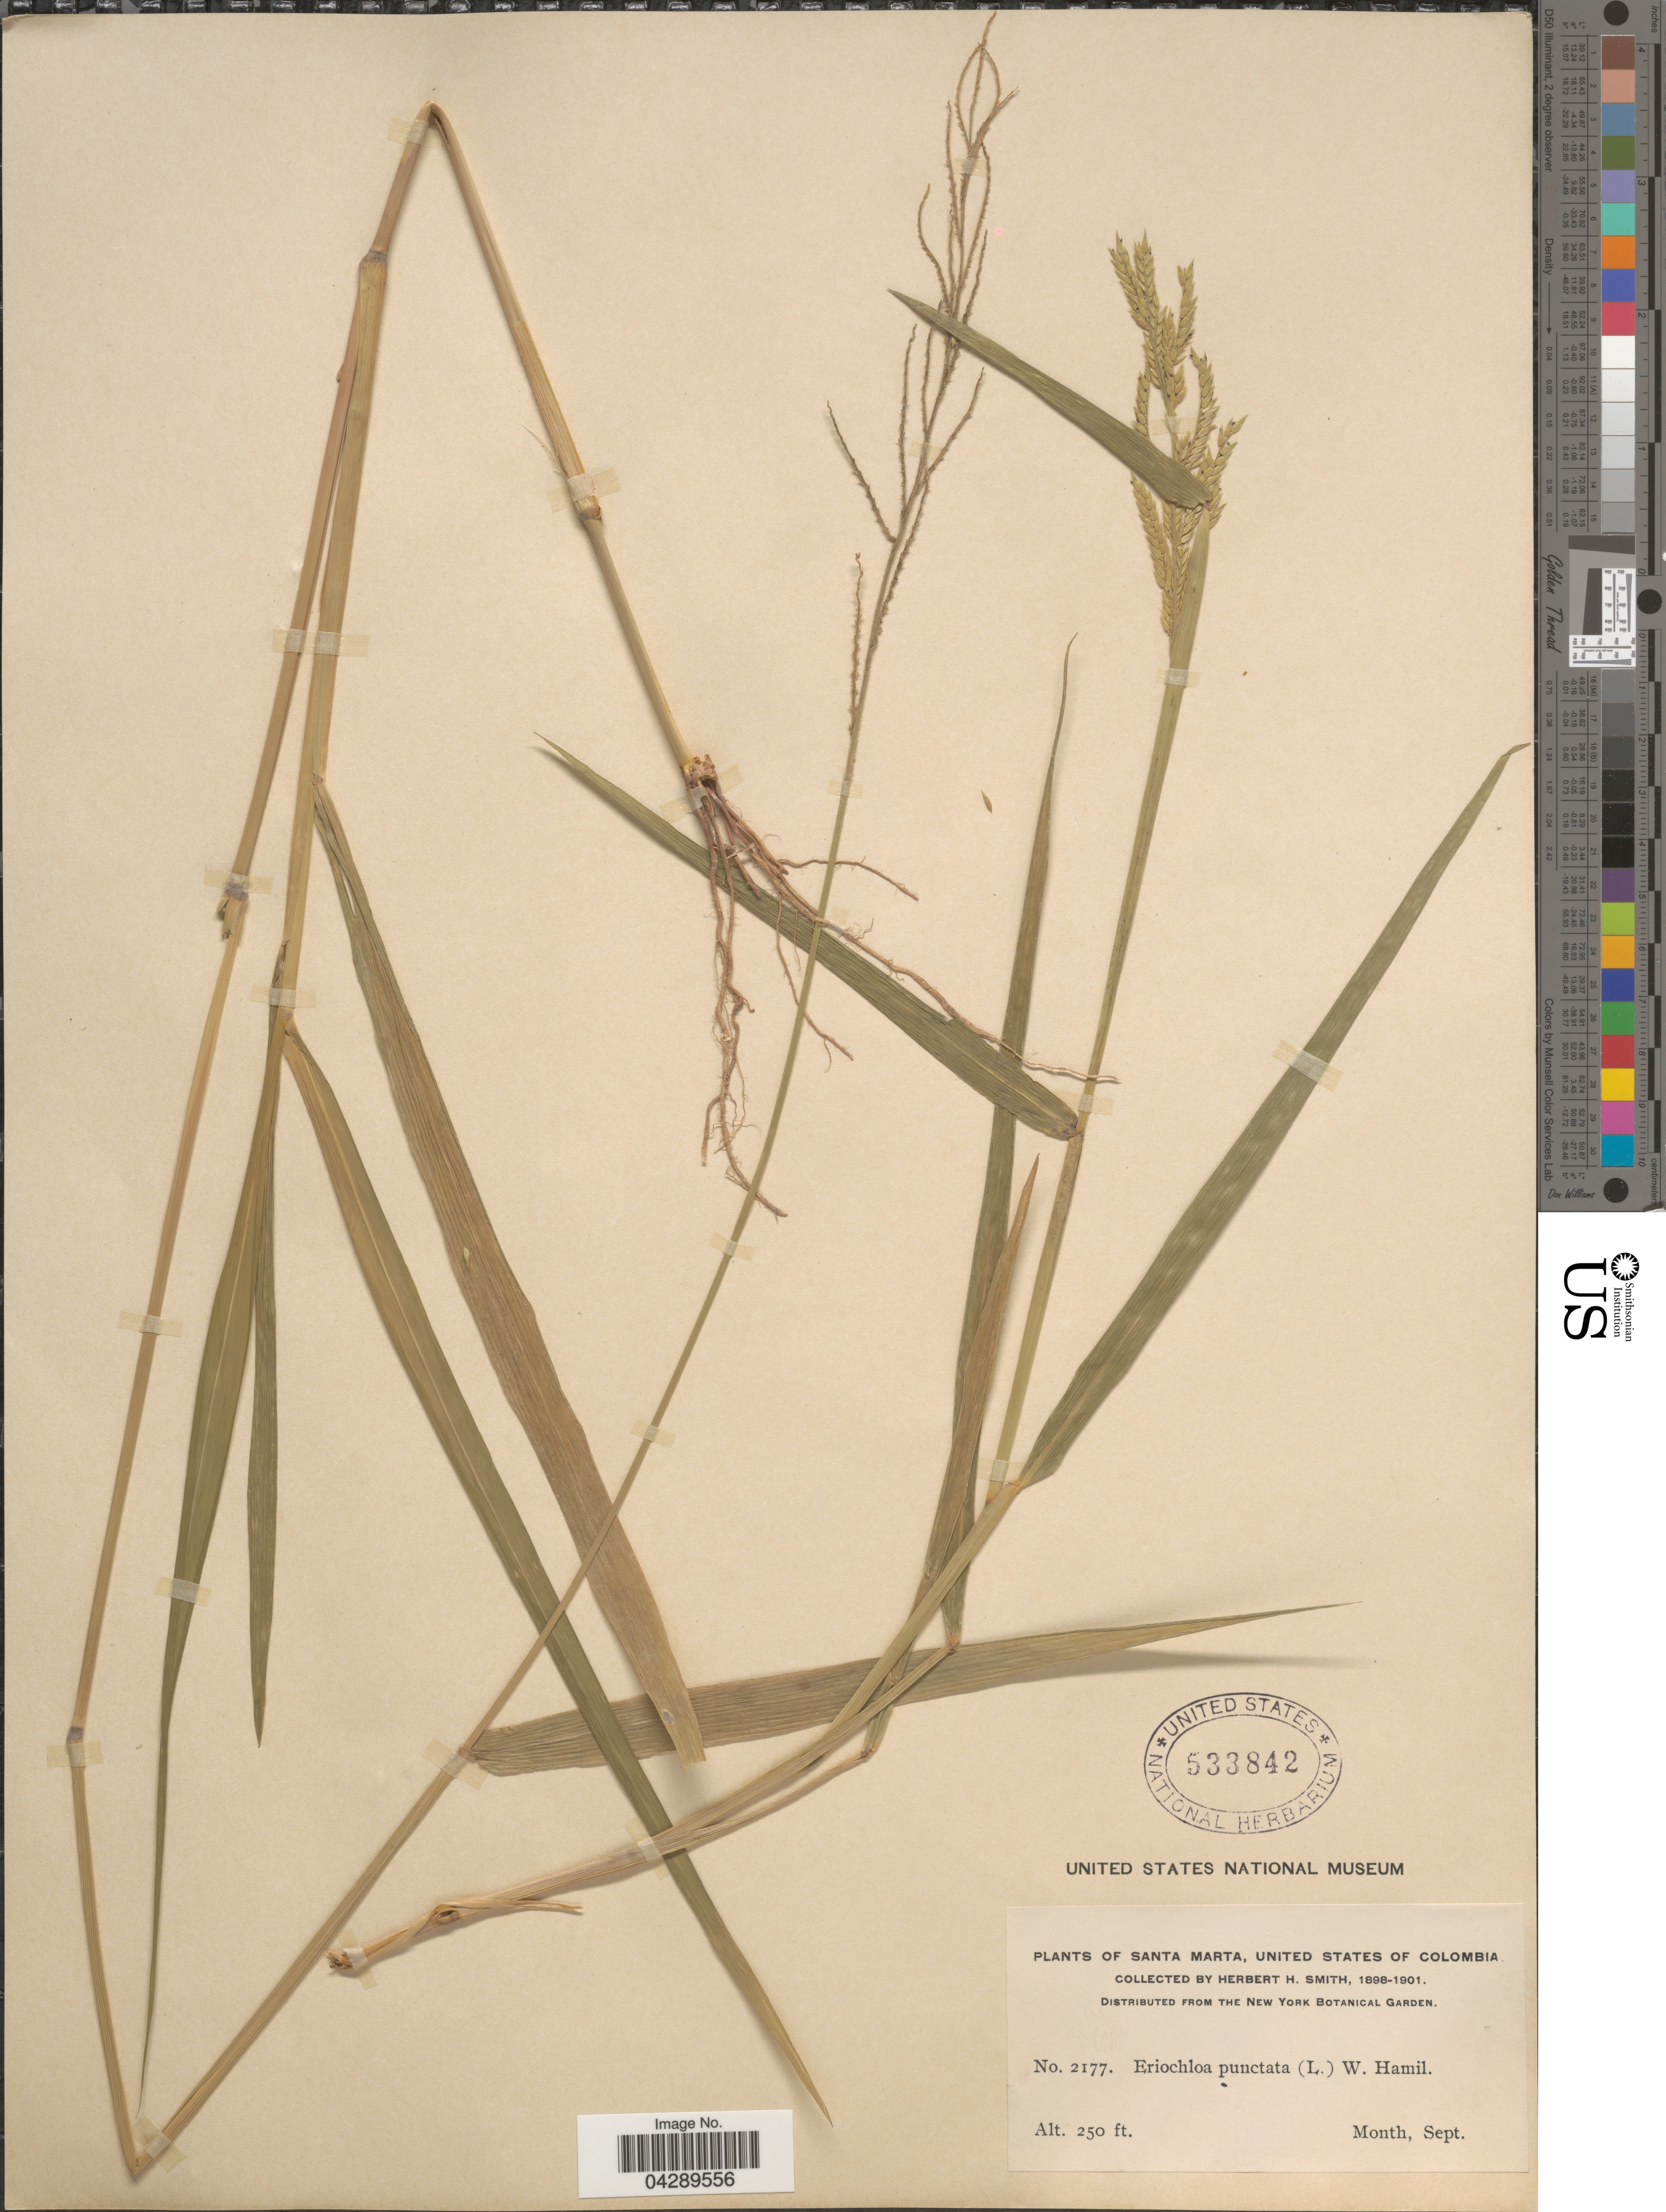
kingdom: Plantae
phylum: Tracheophyta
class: Liliopsida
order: Poales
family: Poaceae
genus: Eriochloa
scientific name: Eriochloa punctata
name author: (L.) Desv. ex Ham.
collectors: Herbert H. Smith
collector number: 2177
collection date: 1898-09/1901-09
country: Colombia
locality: Santa Marta, United States of Colombia.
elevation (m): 76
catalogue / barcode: US 533842